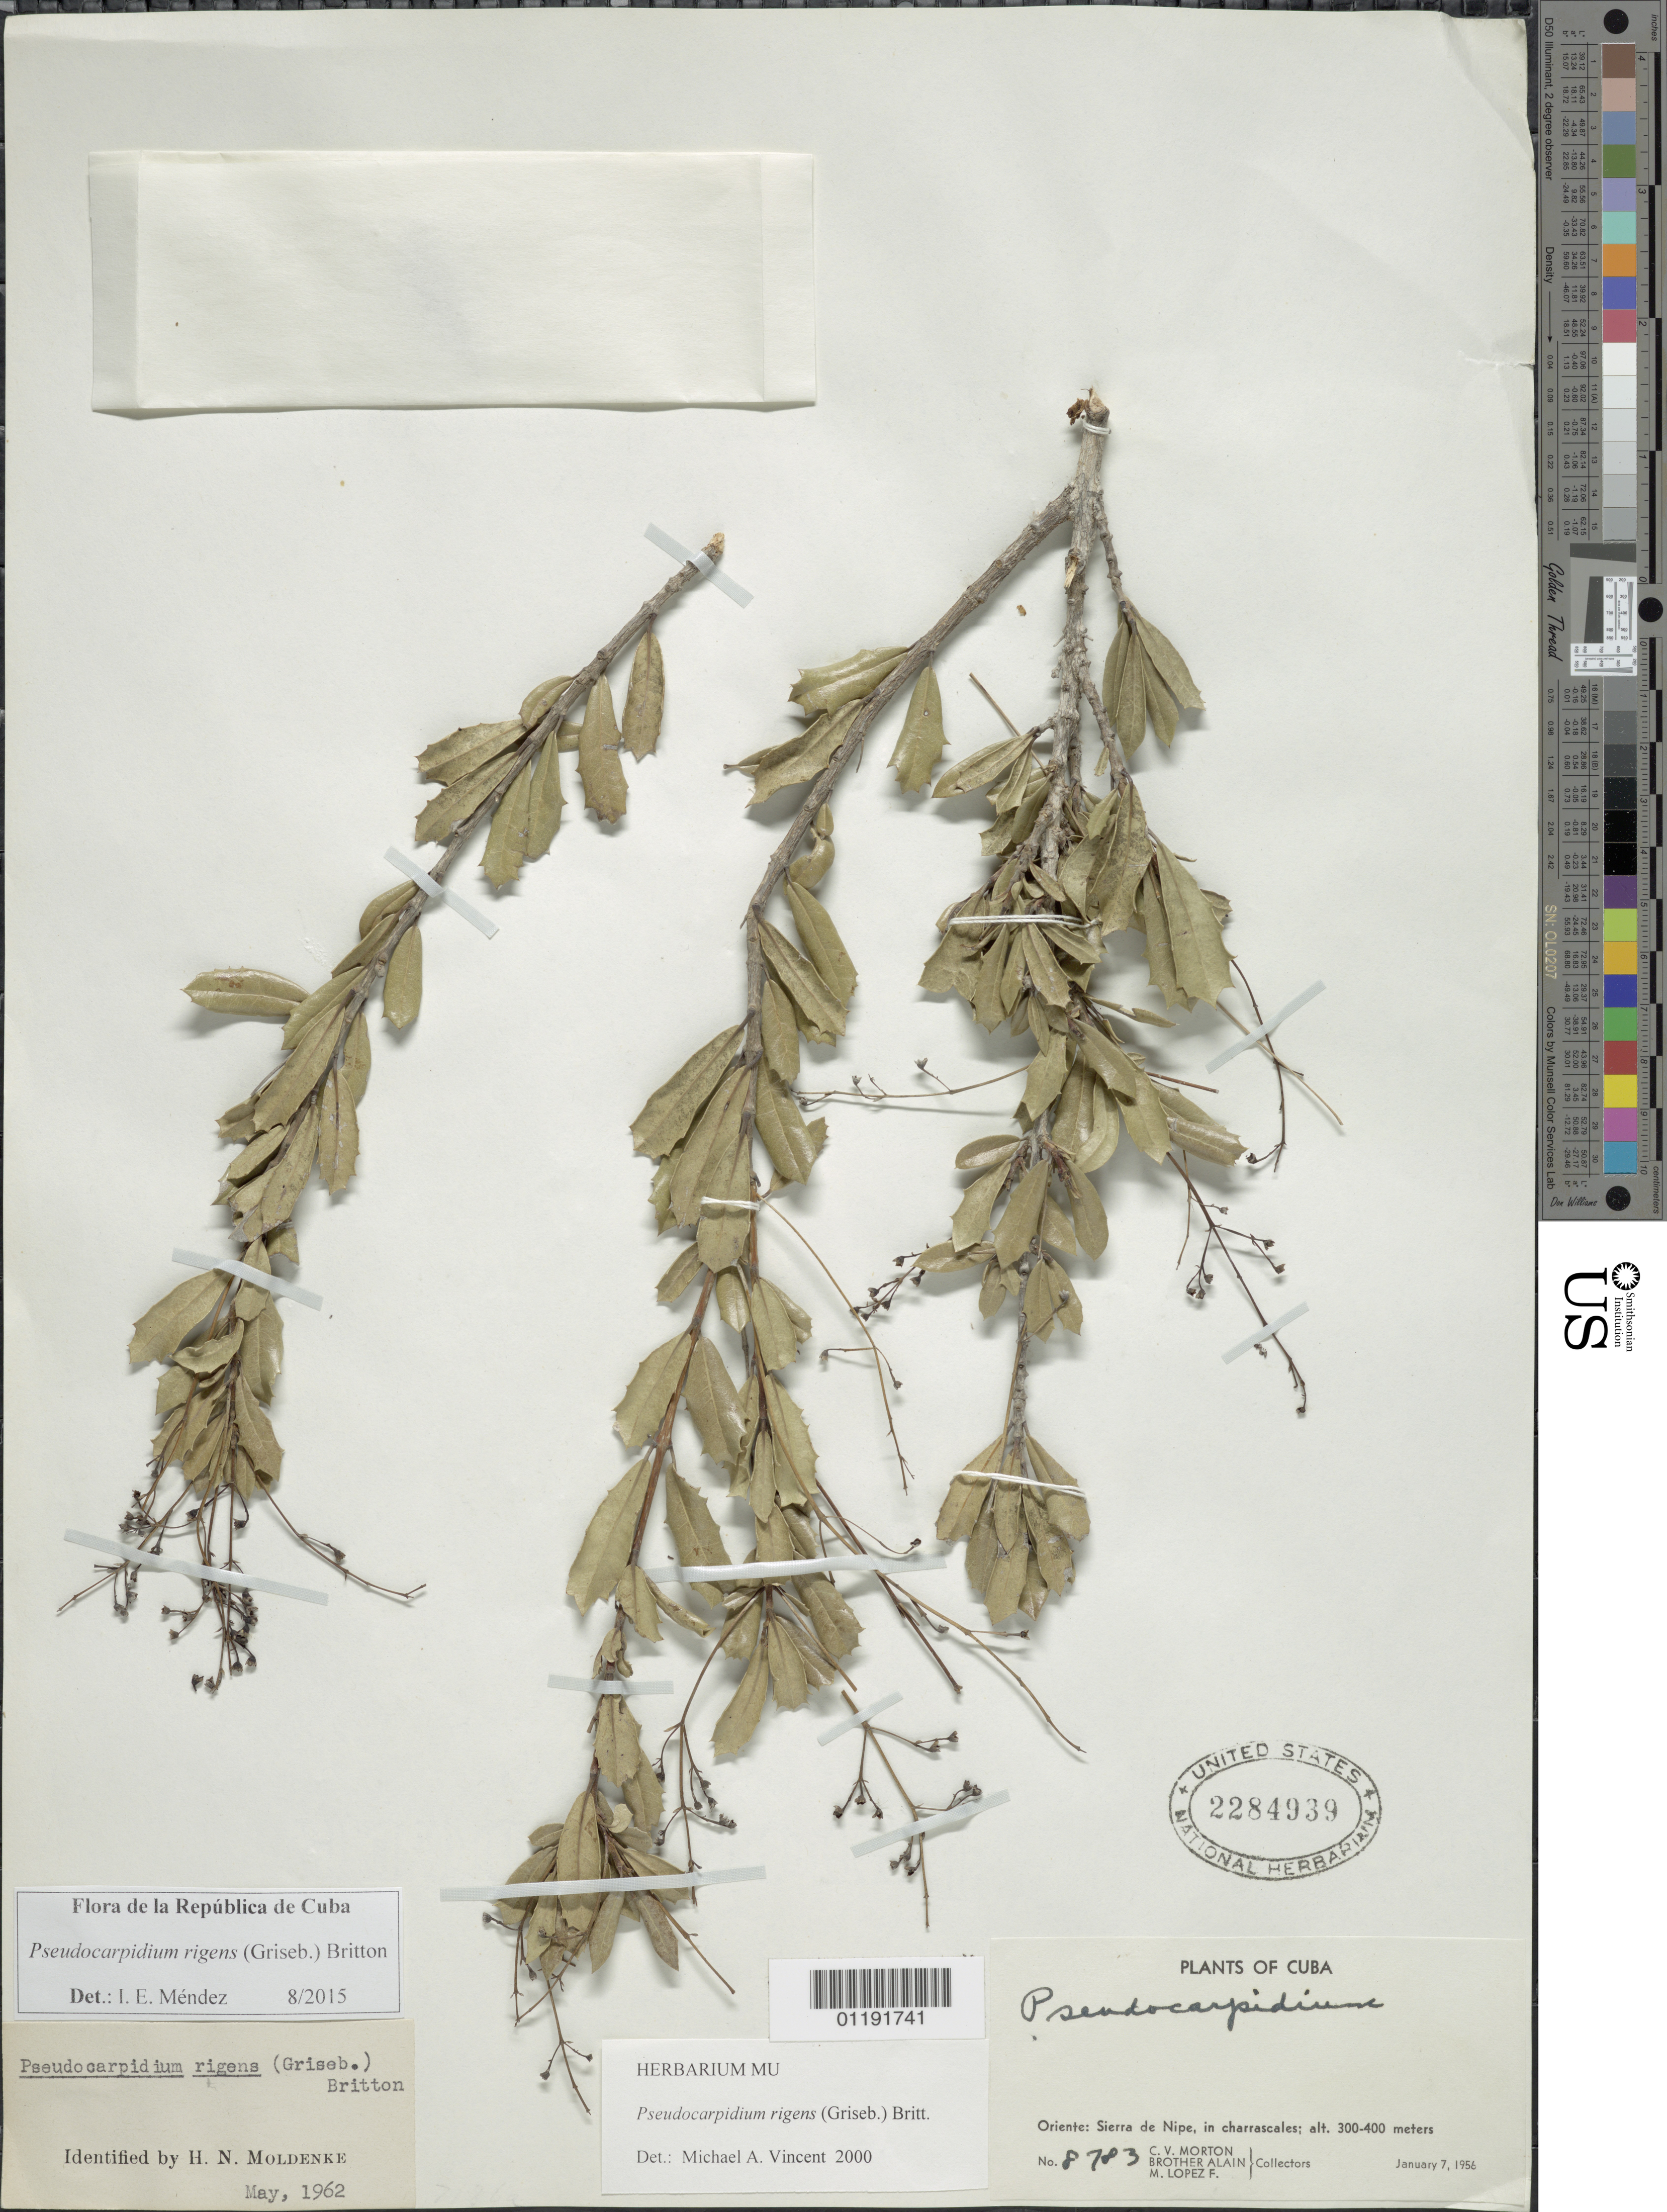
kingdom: Plantae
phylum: Tracheophyta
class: Magnoliopsida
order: Lamiales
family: Lamiaceae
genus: Pseudocarpidium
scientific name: Pseudocarpidium rigens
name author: (Griseb.) Britton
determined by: Méndez, I. E.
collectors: C. V. Morton, A. H. Liogier & M. Lopéz-F.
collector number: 8783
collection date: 1956-01-07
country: Cuba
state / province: Holguín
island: Cuba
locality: Sierra de Nipe, Charrascales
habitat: In charrascales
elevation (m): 300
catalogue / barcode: US 2284939